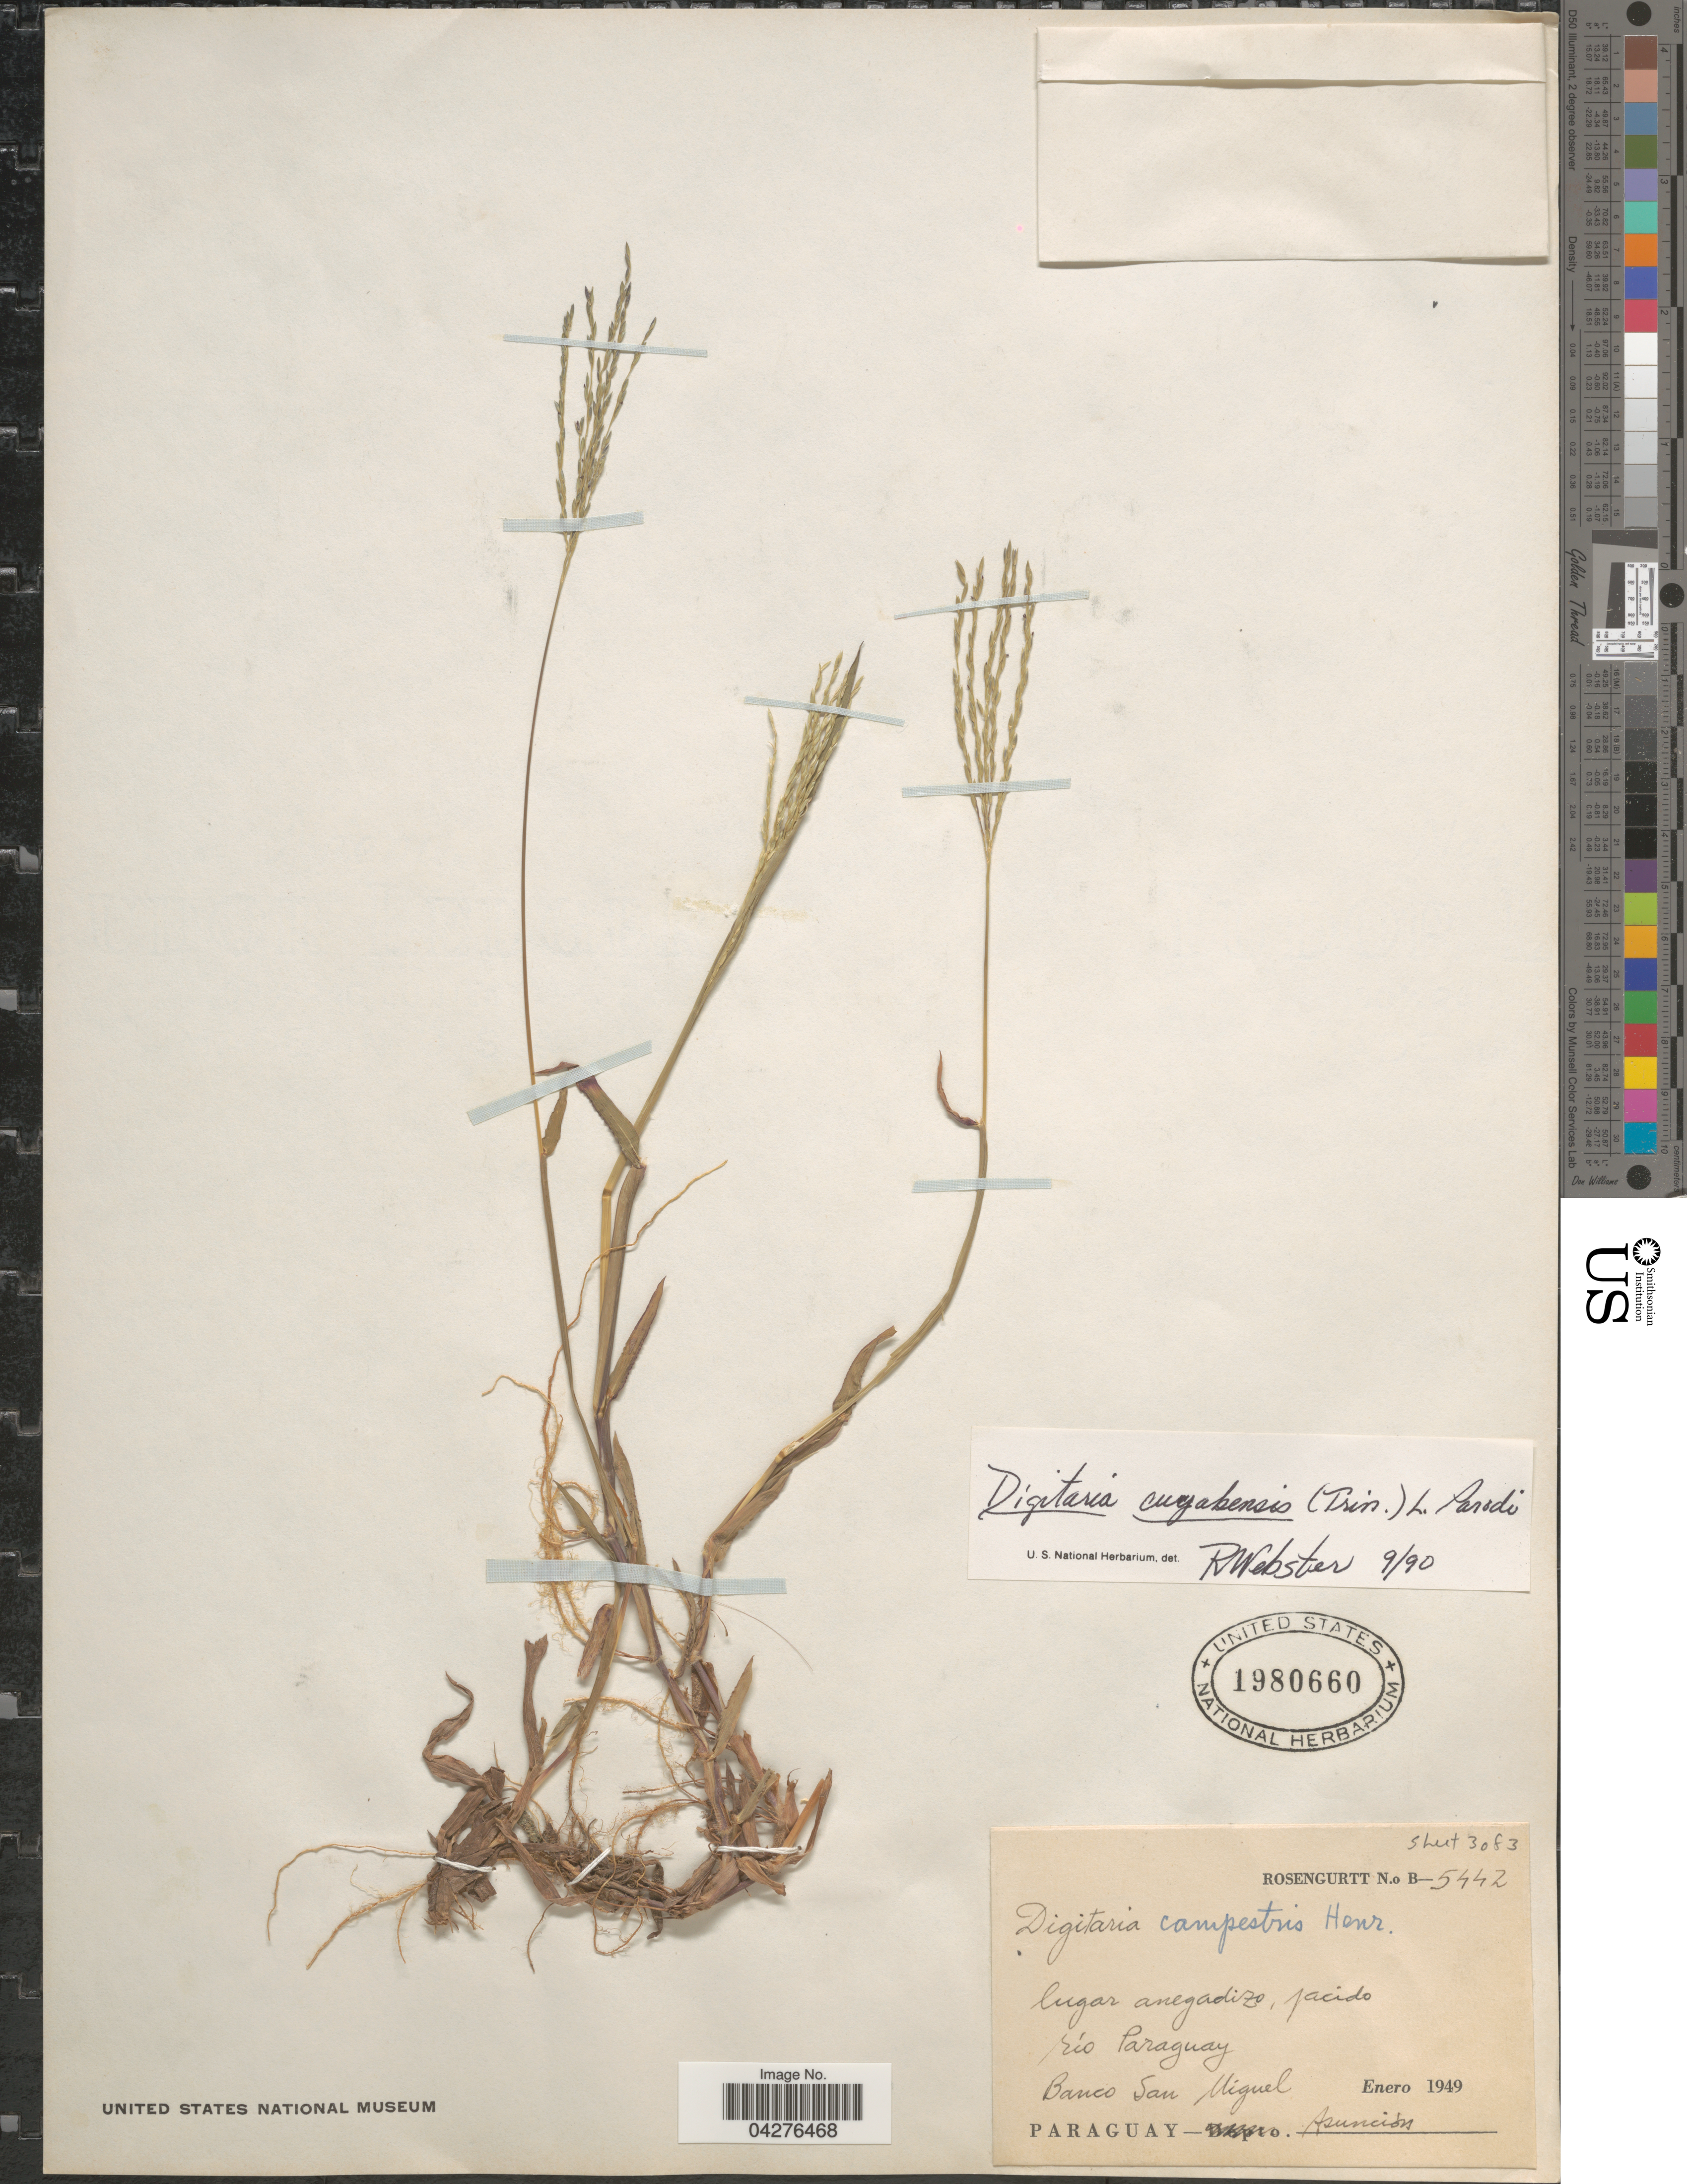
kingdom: Plantae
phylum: Tracheophyta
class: Liliopsida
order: Poales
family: Poaceae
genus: Digitaria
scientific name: Digitaria cuyabensis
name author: (Trin.) Parodi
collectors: Rosengurtt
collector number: B-5442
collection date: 1949-01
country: Paraguay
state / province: Asuncion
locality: Lugar anegadizo jacido. Río Paraguay. Banco San Miguel.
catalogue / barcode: US 1980660